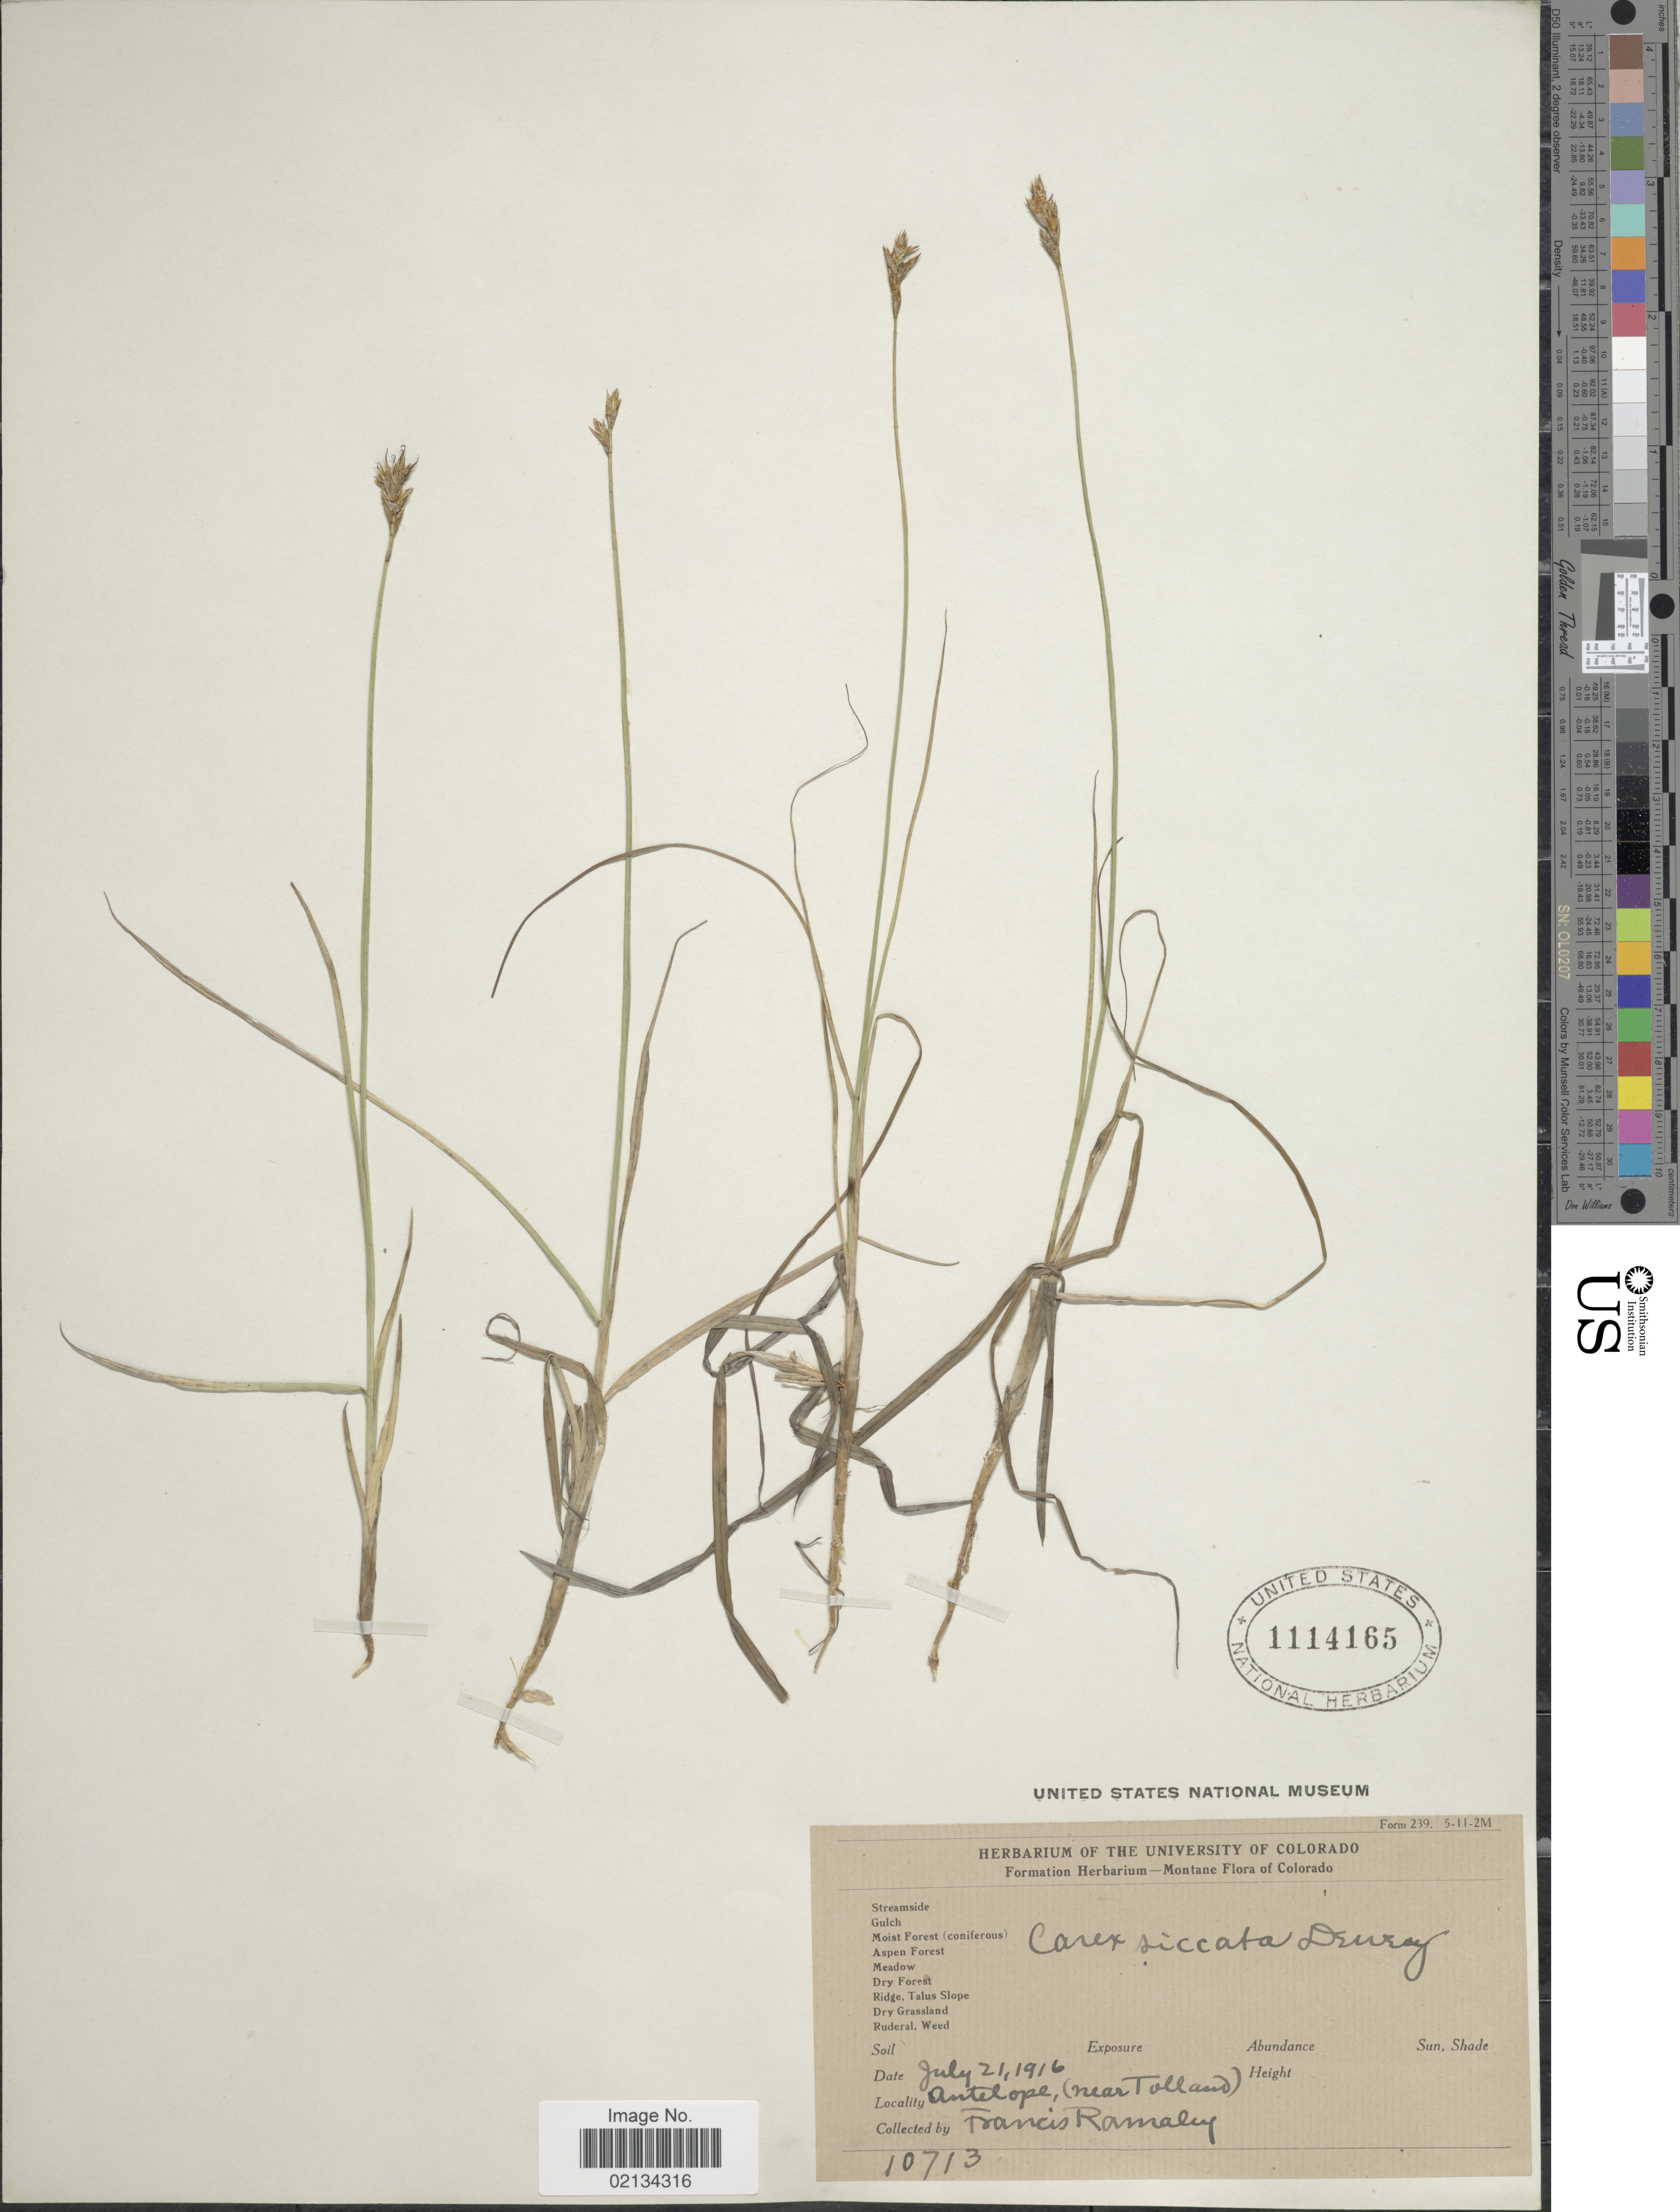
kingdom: Plantae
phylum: Tracheophyta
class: Liliopsida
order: Poales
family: Cyperaceae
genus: Carex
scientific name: Carex siccata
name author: Dewey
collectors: F. Ramaley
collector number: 10713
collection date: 1916-07-21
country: United States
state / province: Colorado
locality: Antelope, (Near Tolland).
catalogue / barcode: US 1114165